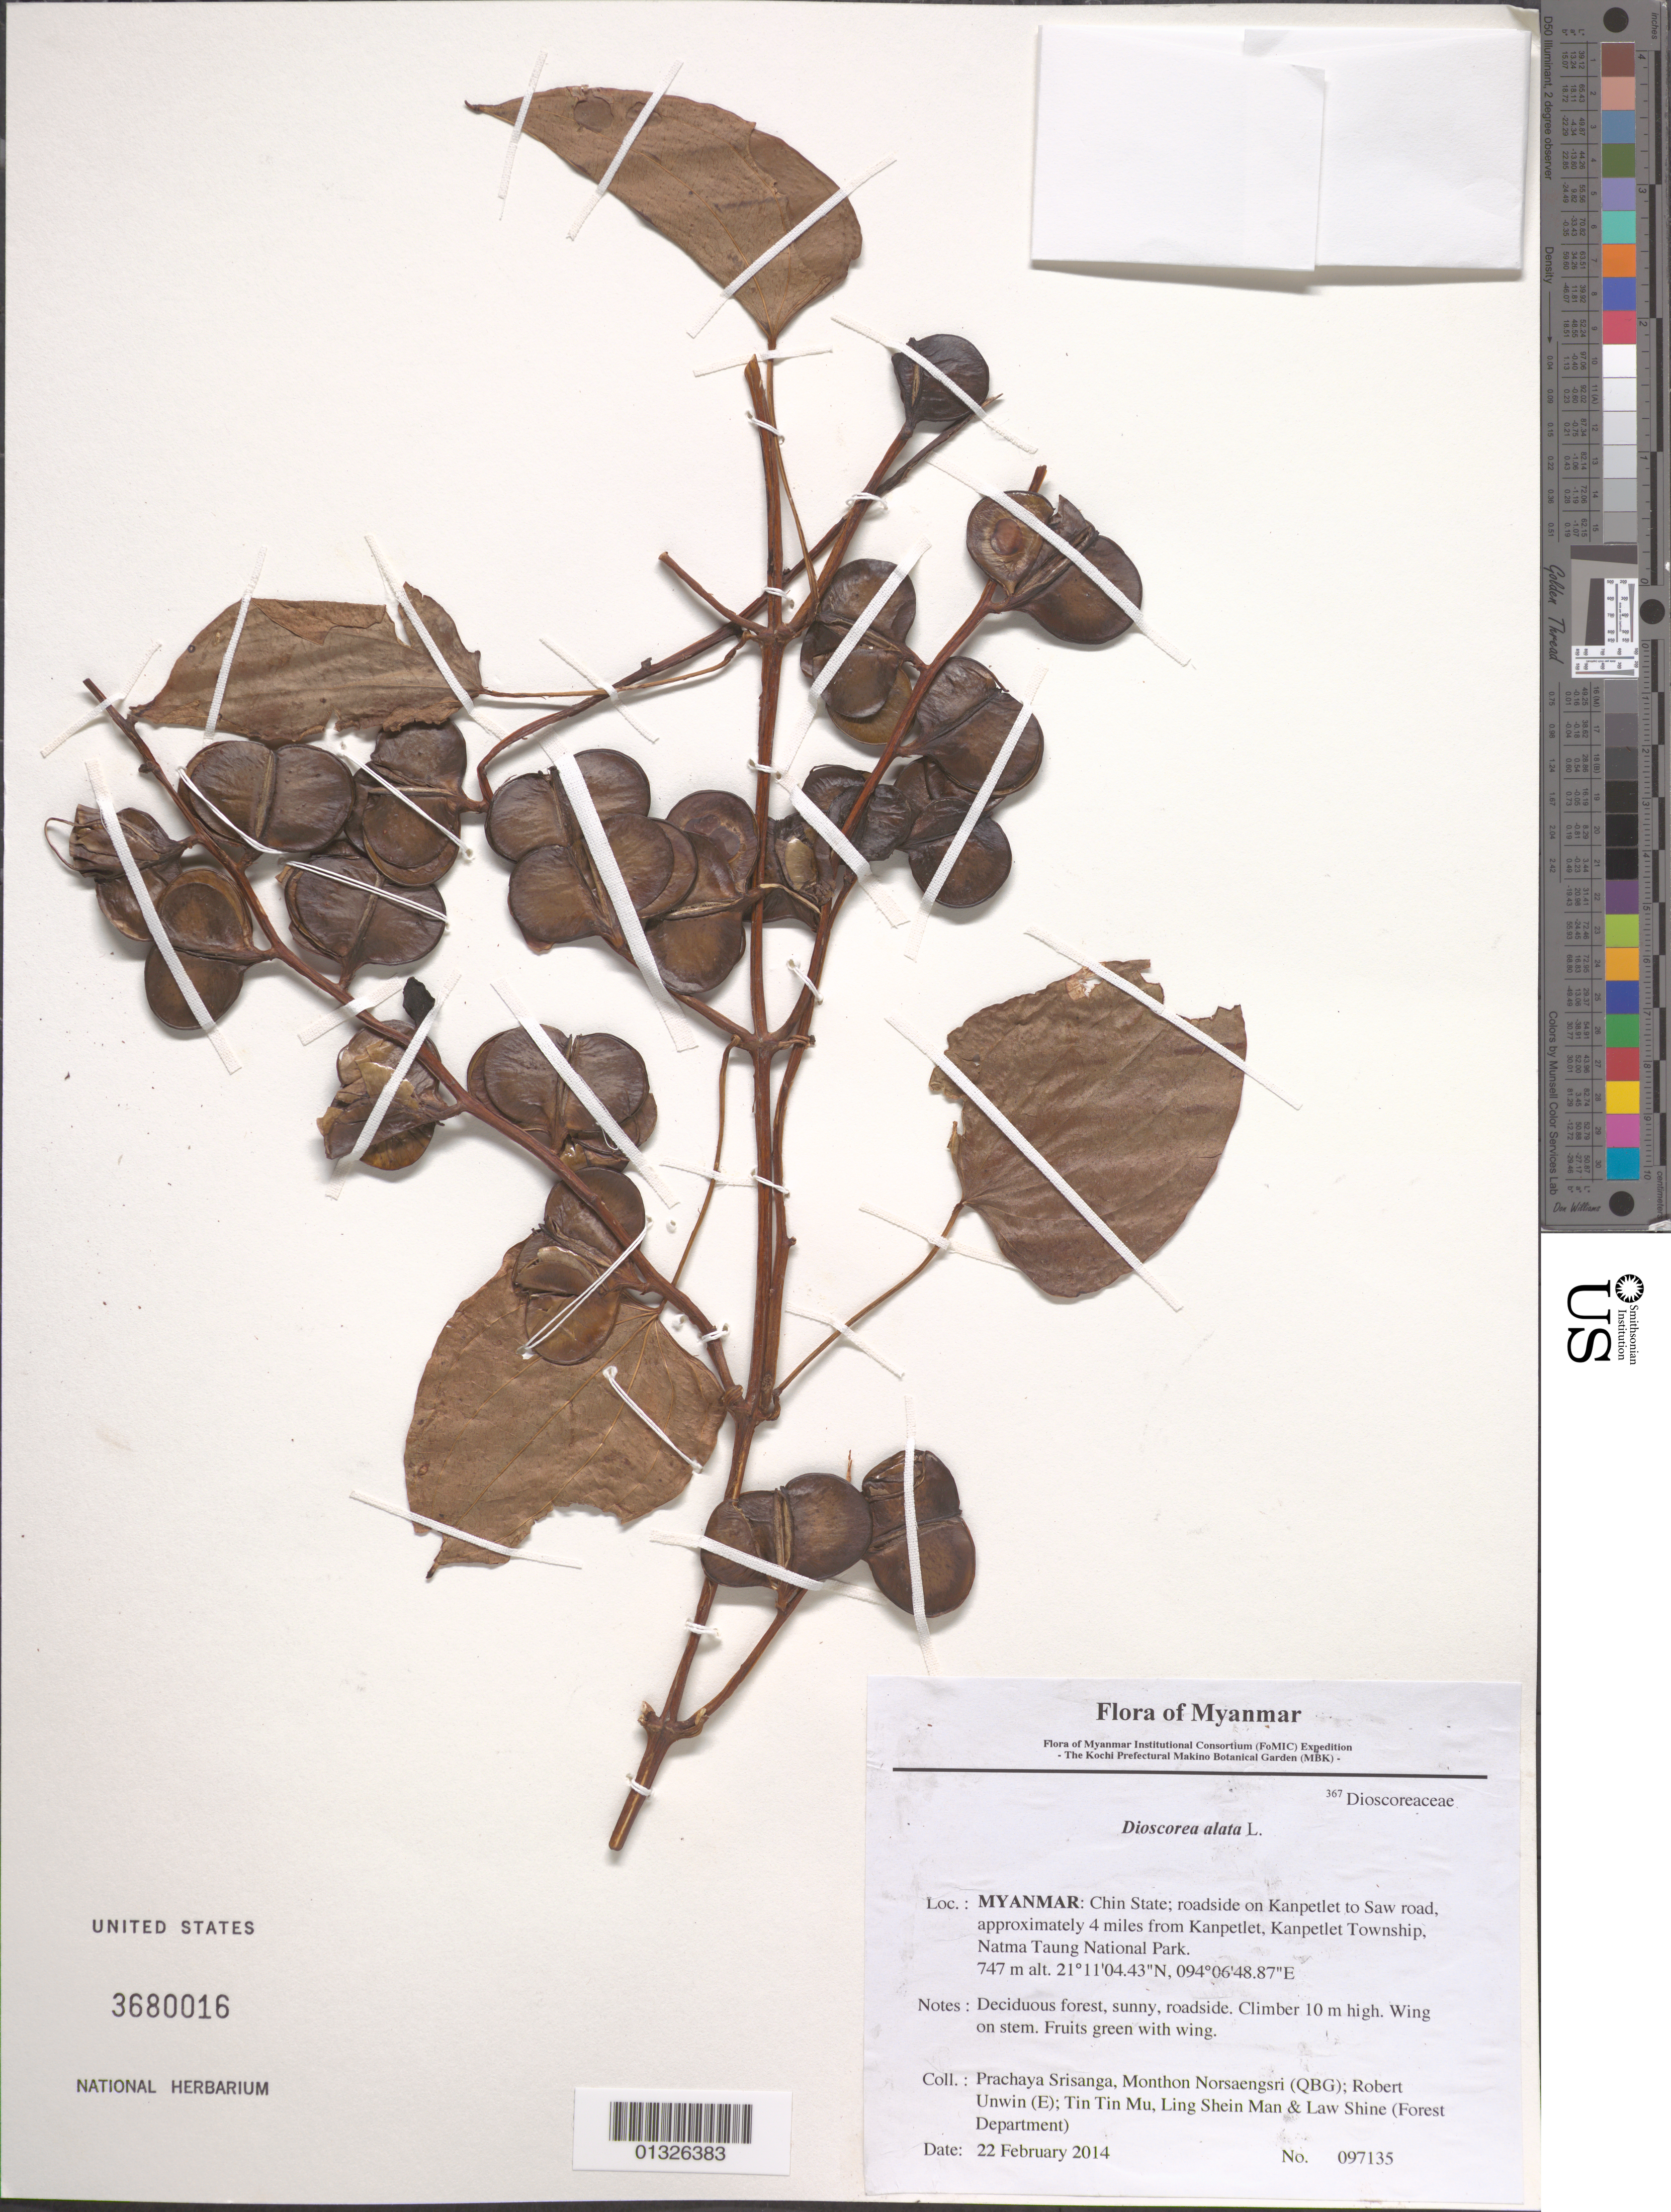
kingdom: Plantae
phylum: Tracheophyta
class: Liliopsida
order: Dioscoreales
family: Dioscoreaceae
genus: Dioscorea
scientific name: Dioscorea alata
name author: L.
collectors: P. Srisanga, M. Norsaengsri, R. Unwin, Tin Tin Mu, Ling Shein Man & L. Shine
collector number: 97135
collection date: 2014-02-22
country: Myanmar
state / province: Chin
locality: Roadside on Kanpetlet to Saw road, approximately 4 miles from Kanpetlet, Kanpetlet Township, Natma Taung National Park.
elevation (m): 747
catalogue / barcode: US 3680016